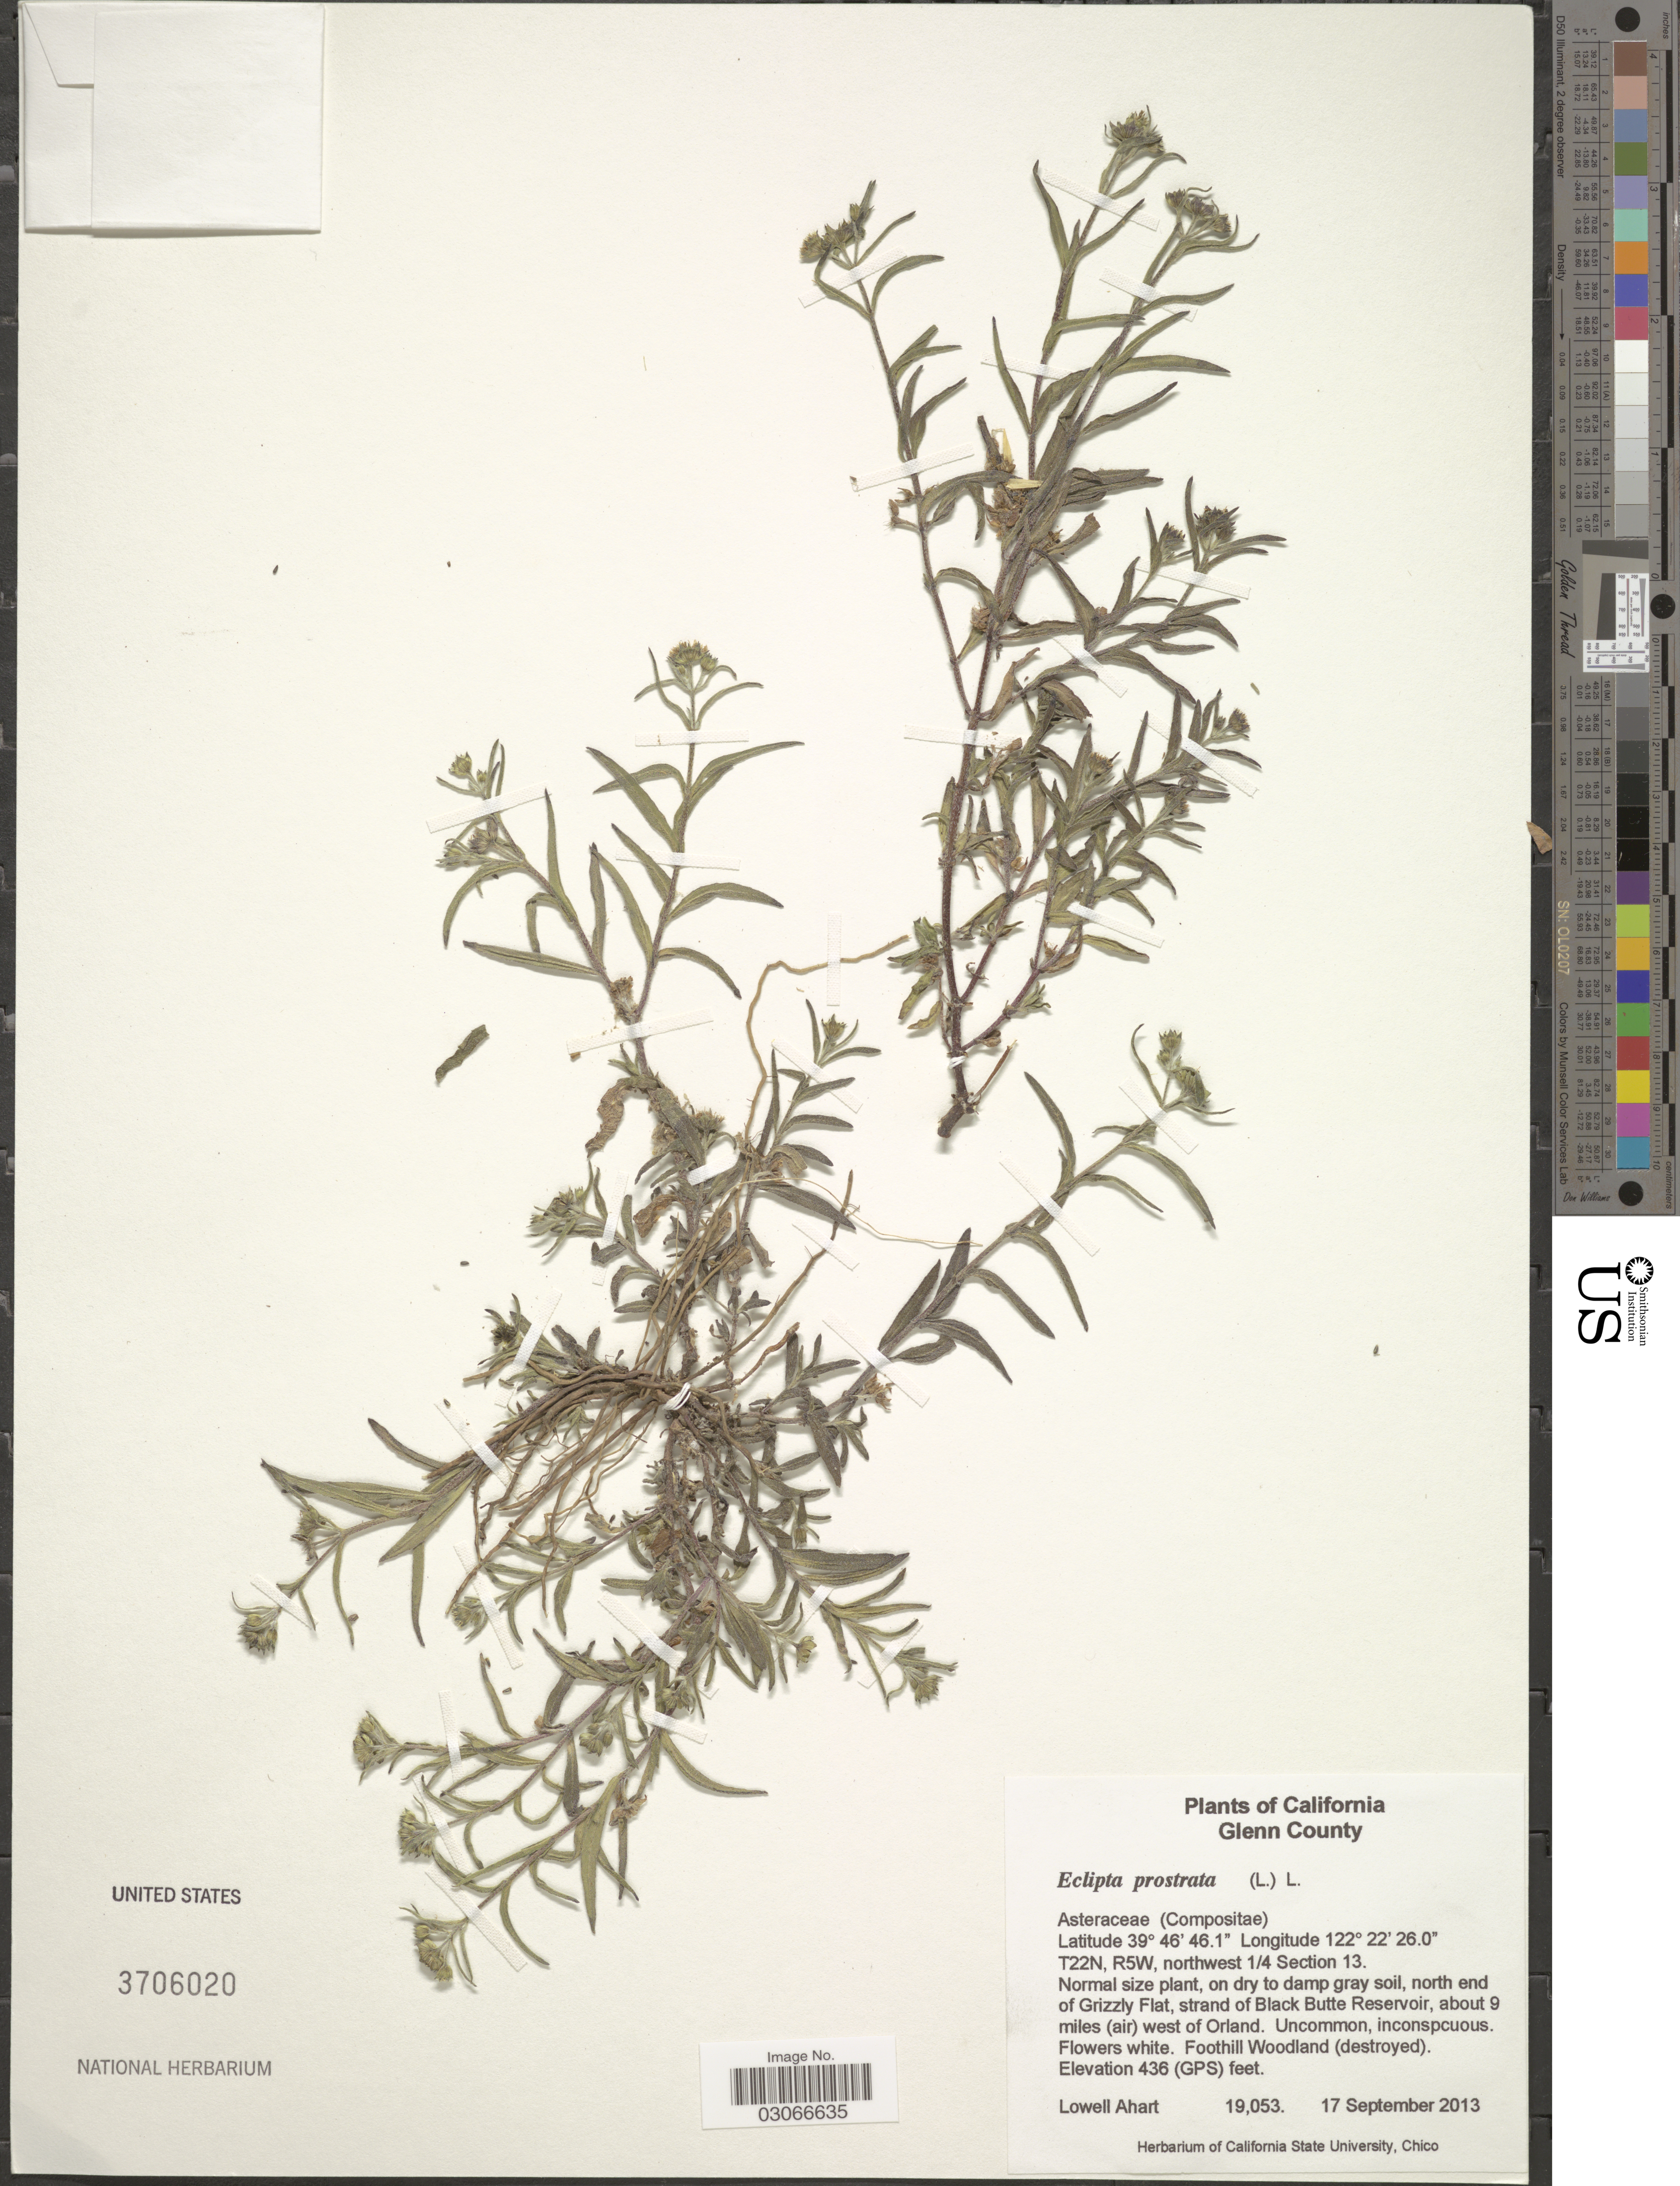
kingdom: Plantae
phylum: Tracheophyta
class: Magnoliopsida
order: Asterales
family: Asteraceae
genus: Eclipta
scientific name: Eclipta prostrata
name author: (L.) L.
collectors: L. Ahart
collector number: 19053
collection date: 2013-09-17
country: United States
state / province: California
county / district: Glenn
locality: Glenn County. T22N, R5W, northwest 1/4 section 13. North end of Grizzly Flat, strand of Black Butte Reservoir, about 9 miles (air) west of Orland.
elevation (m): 133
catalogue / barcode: US 3706020